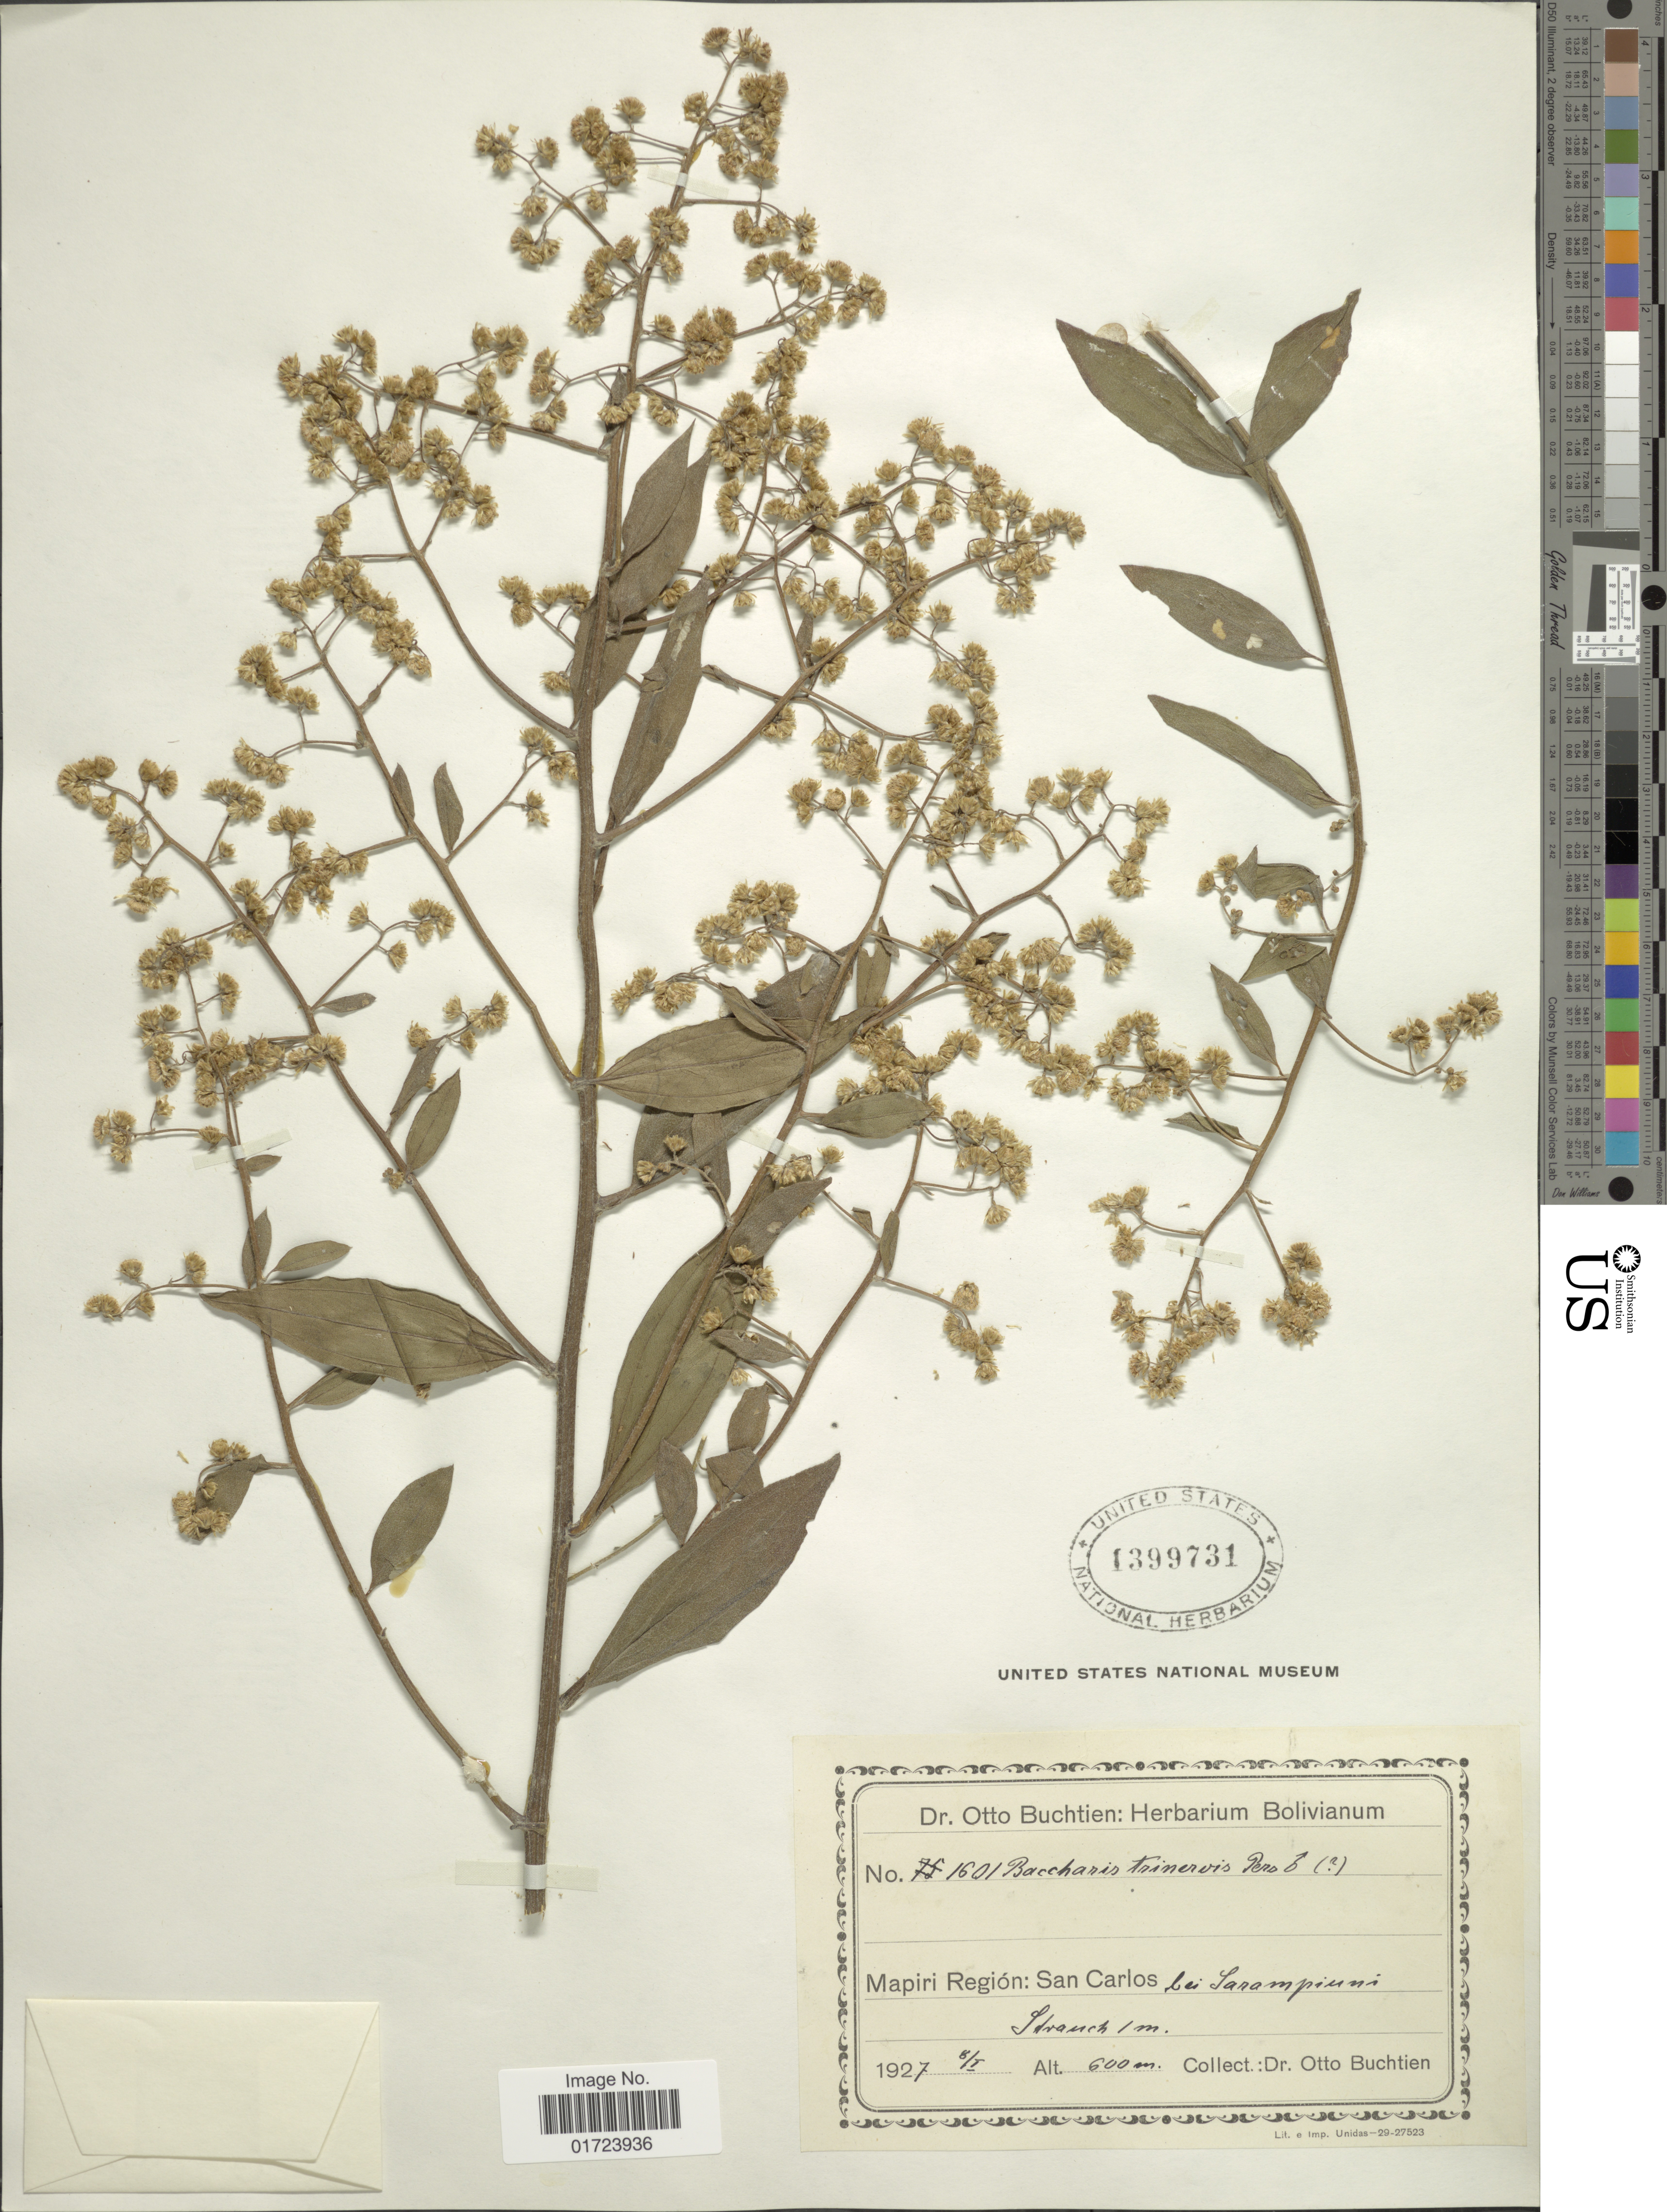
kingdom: Plantae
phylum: Tracheophyta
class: Magnoliopsida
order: Asterales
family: Asteraceae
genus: Baccharis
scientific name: Baccharis trinervis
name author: (Lam.) Pers.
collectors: O. Buchtien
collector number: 1601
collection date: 1927-01-08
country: Bolivia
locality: Mapiri Region : San Carlos bei Sarampiuni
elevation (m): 600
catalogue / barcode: US 1399731